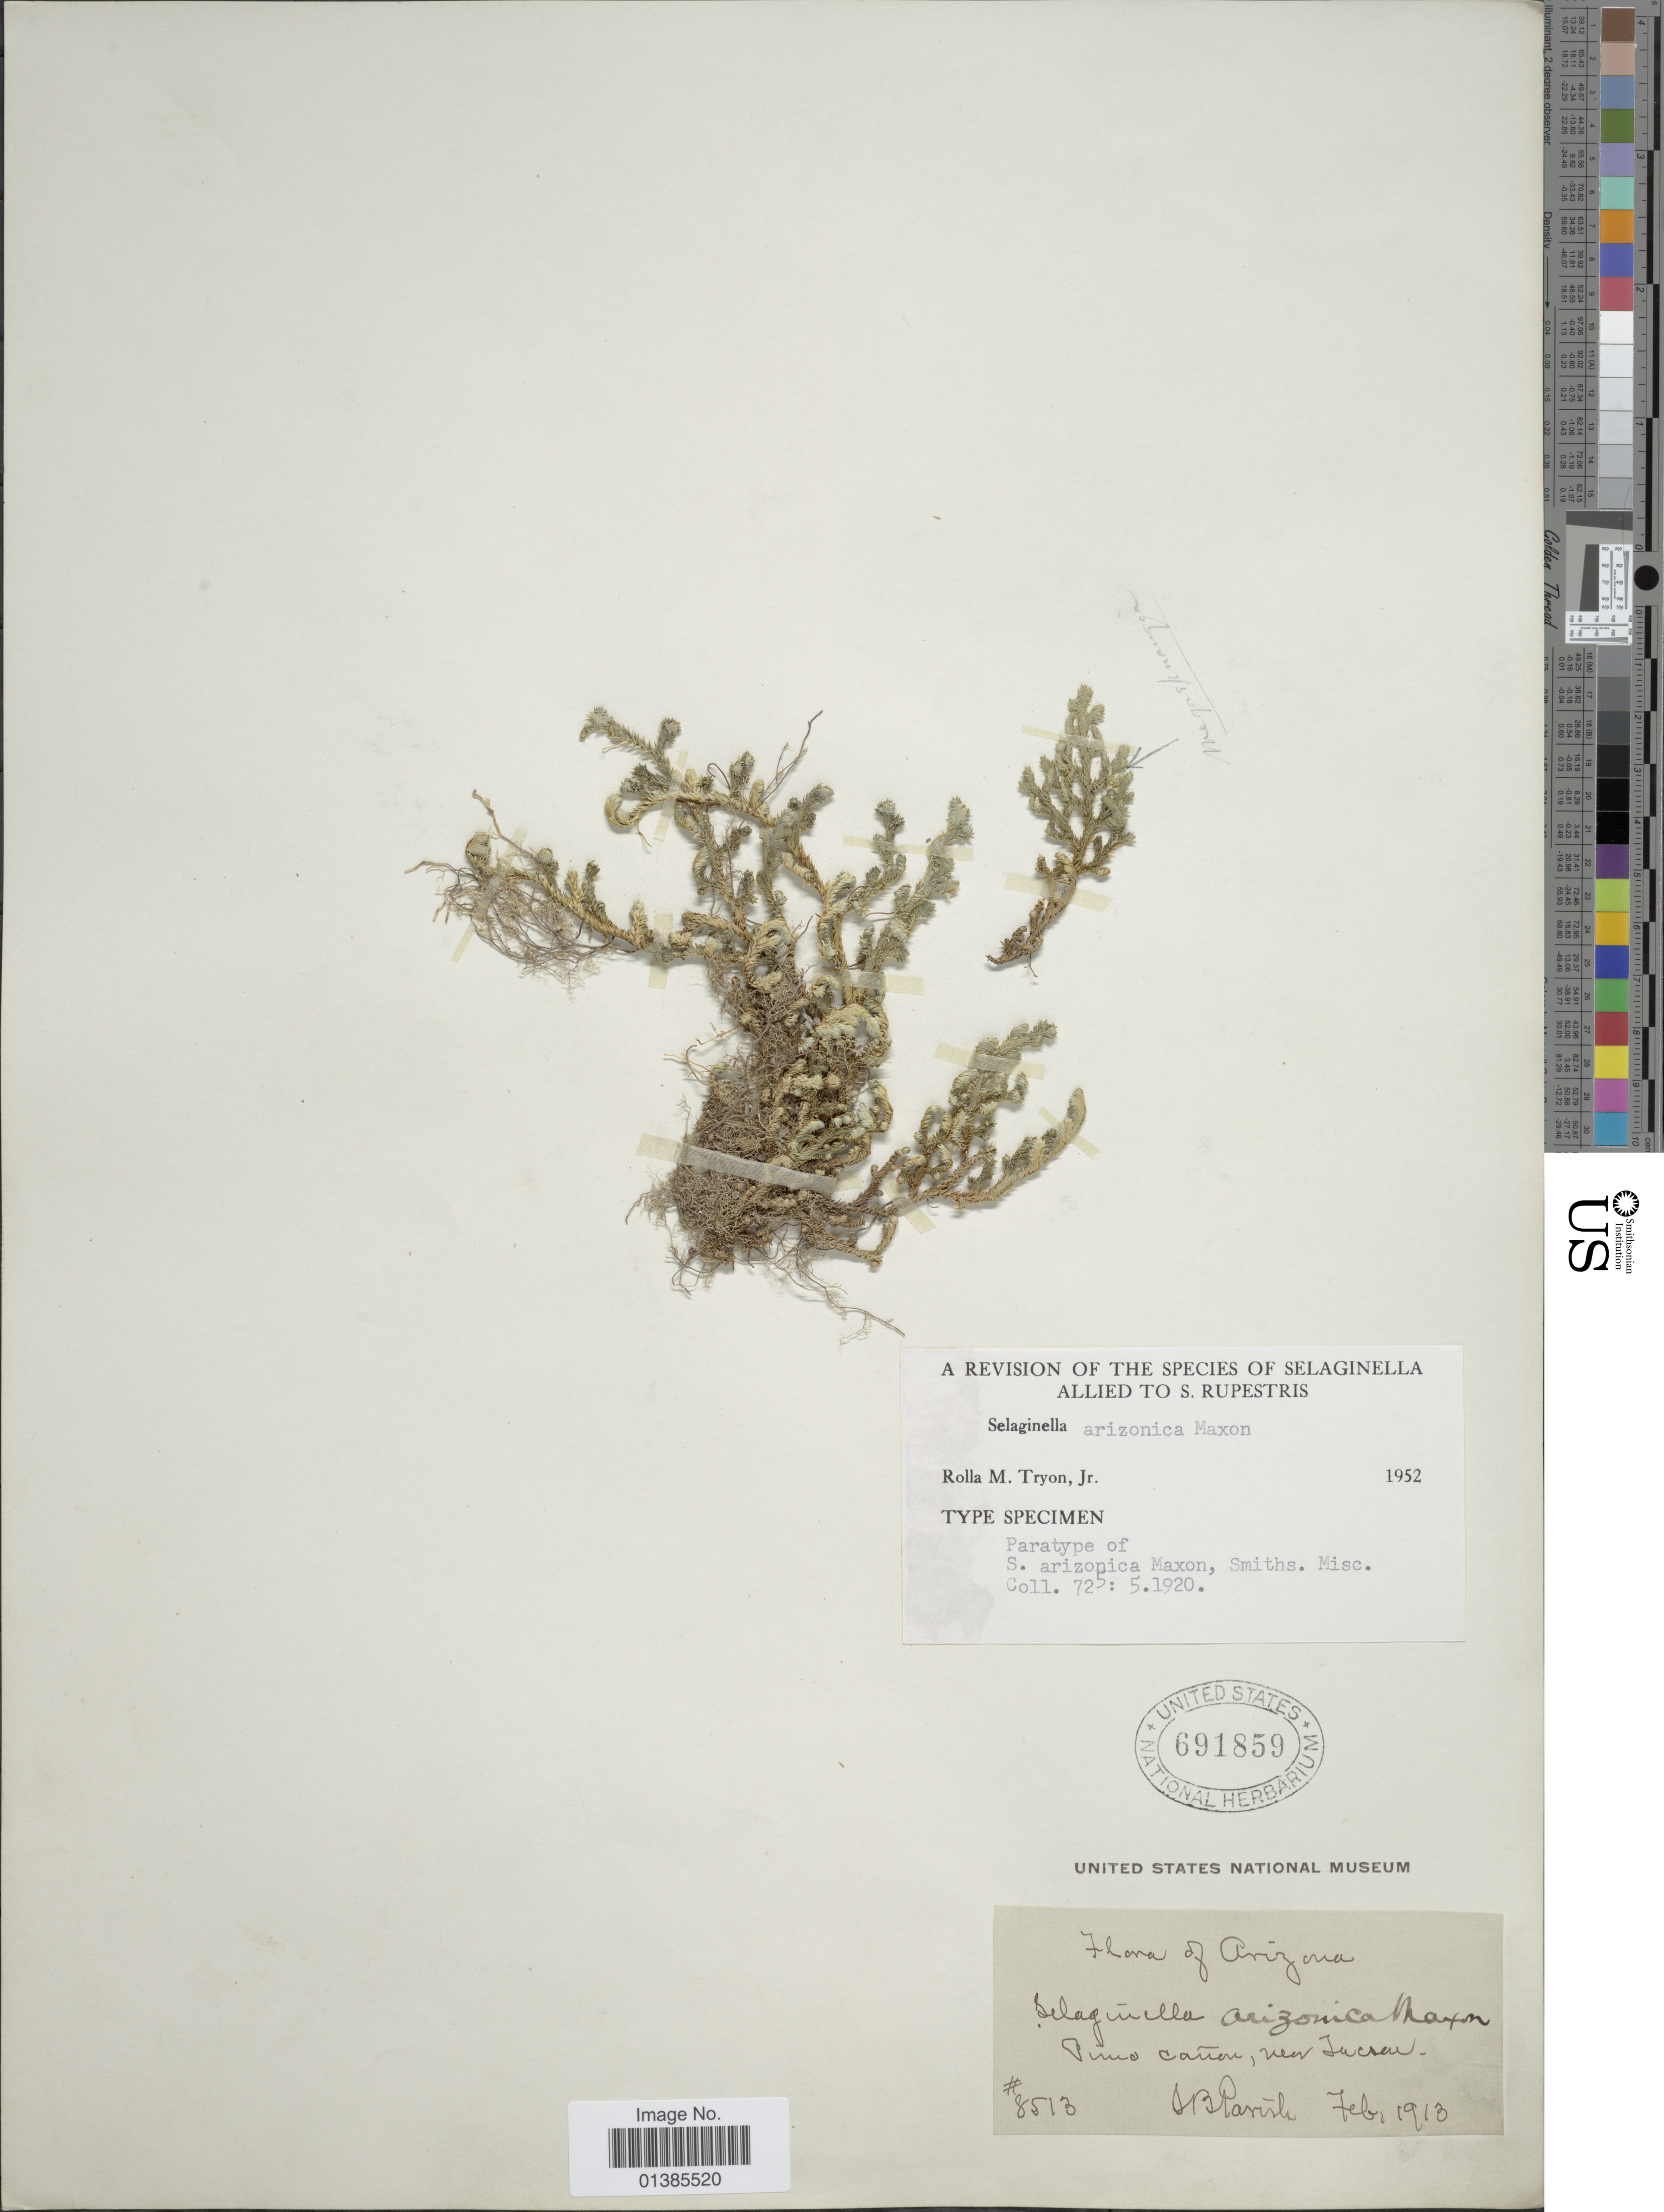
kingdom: Plantae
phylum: Tracheophyta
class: Lycopodiopsida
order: Selaginellales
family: Selaginellaceae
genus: Selaginella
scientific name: Selaginella arizonica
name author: Maxon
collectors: S. B. Parish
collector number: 8513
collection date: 1913-02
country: United States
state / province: Arizona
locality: Pino cañon, near Tucson.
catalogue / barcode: US 691859